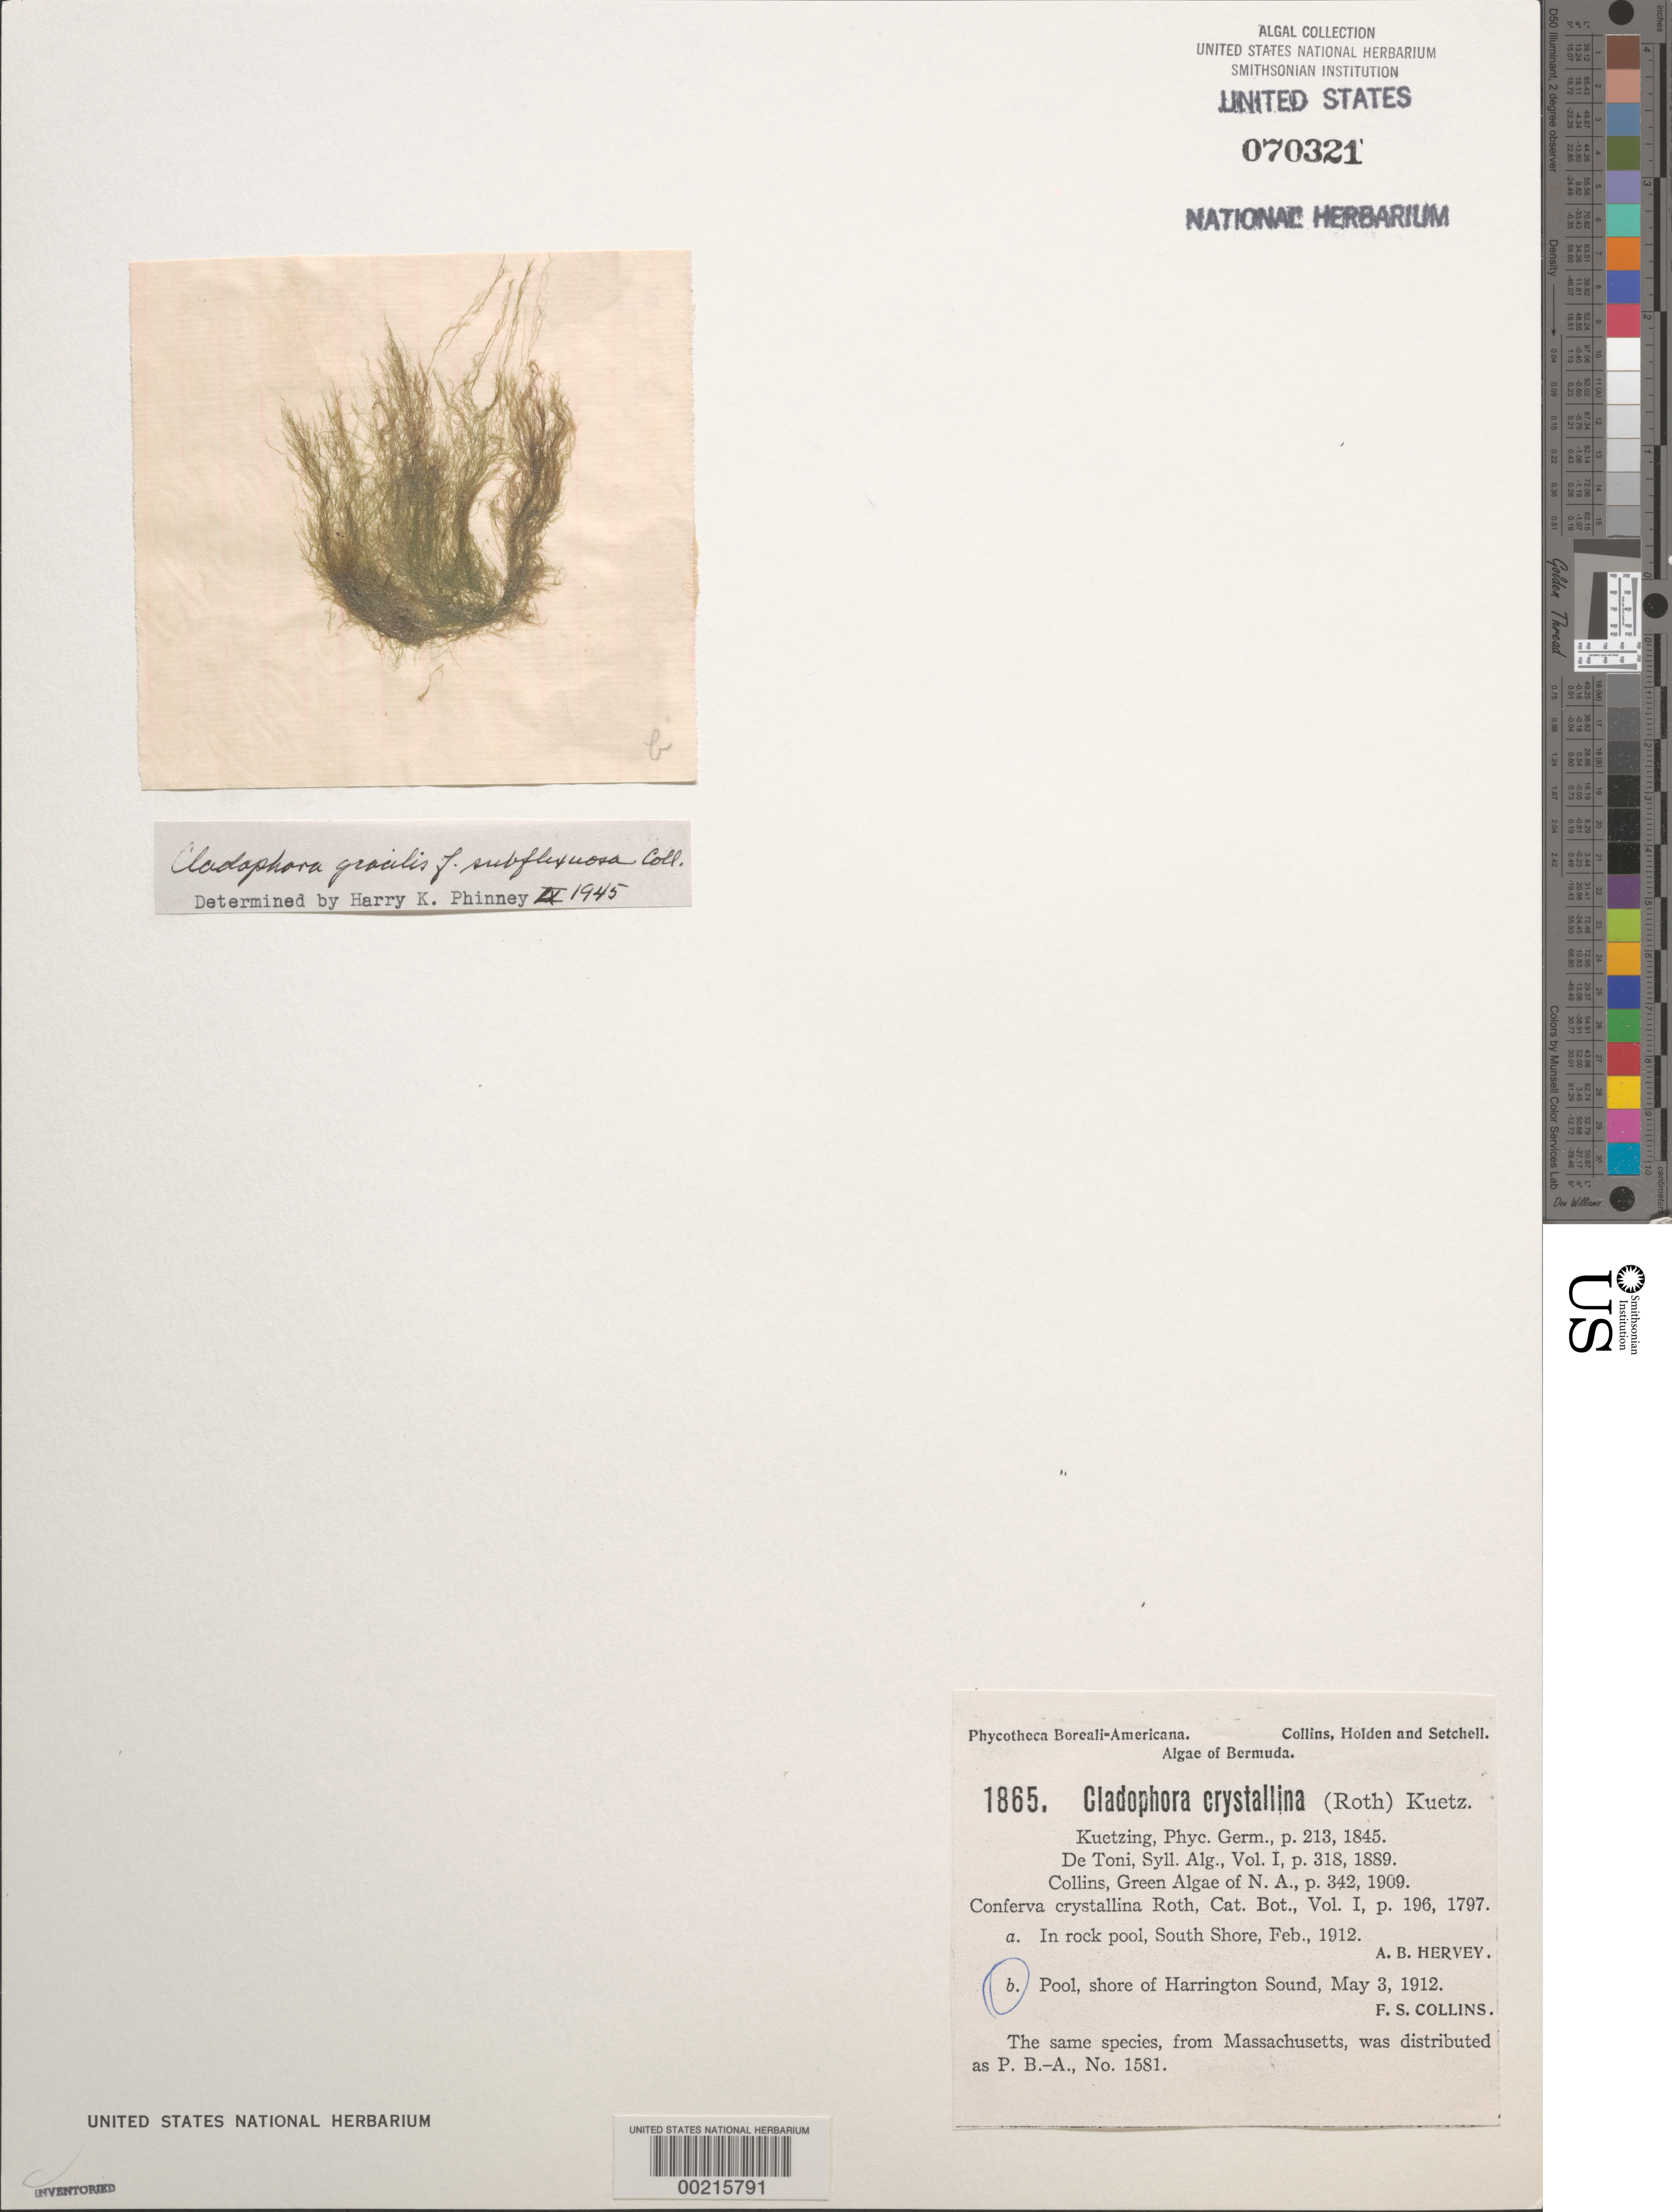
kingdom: Plantae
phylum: Chlorophyta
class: Ulvophyceae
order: Cladophorales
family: Cladophoraceae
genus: Cladophora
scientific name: Cladophora gracilis f. subflexuosa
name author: Collins in Collins et al.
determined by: Phinney, H. K.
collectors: F. Collins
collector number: PB-A 1865b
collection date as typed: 03 May 1912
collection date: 1912-05-03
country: Bermuda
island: Bermuda Island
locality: Harrington Sound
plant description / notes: Collins, Holden & Setchell, Phycotheca Boreali-Americana, as Cladophora crystallina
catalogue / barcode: US 70321